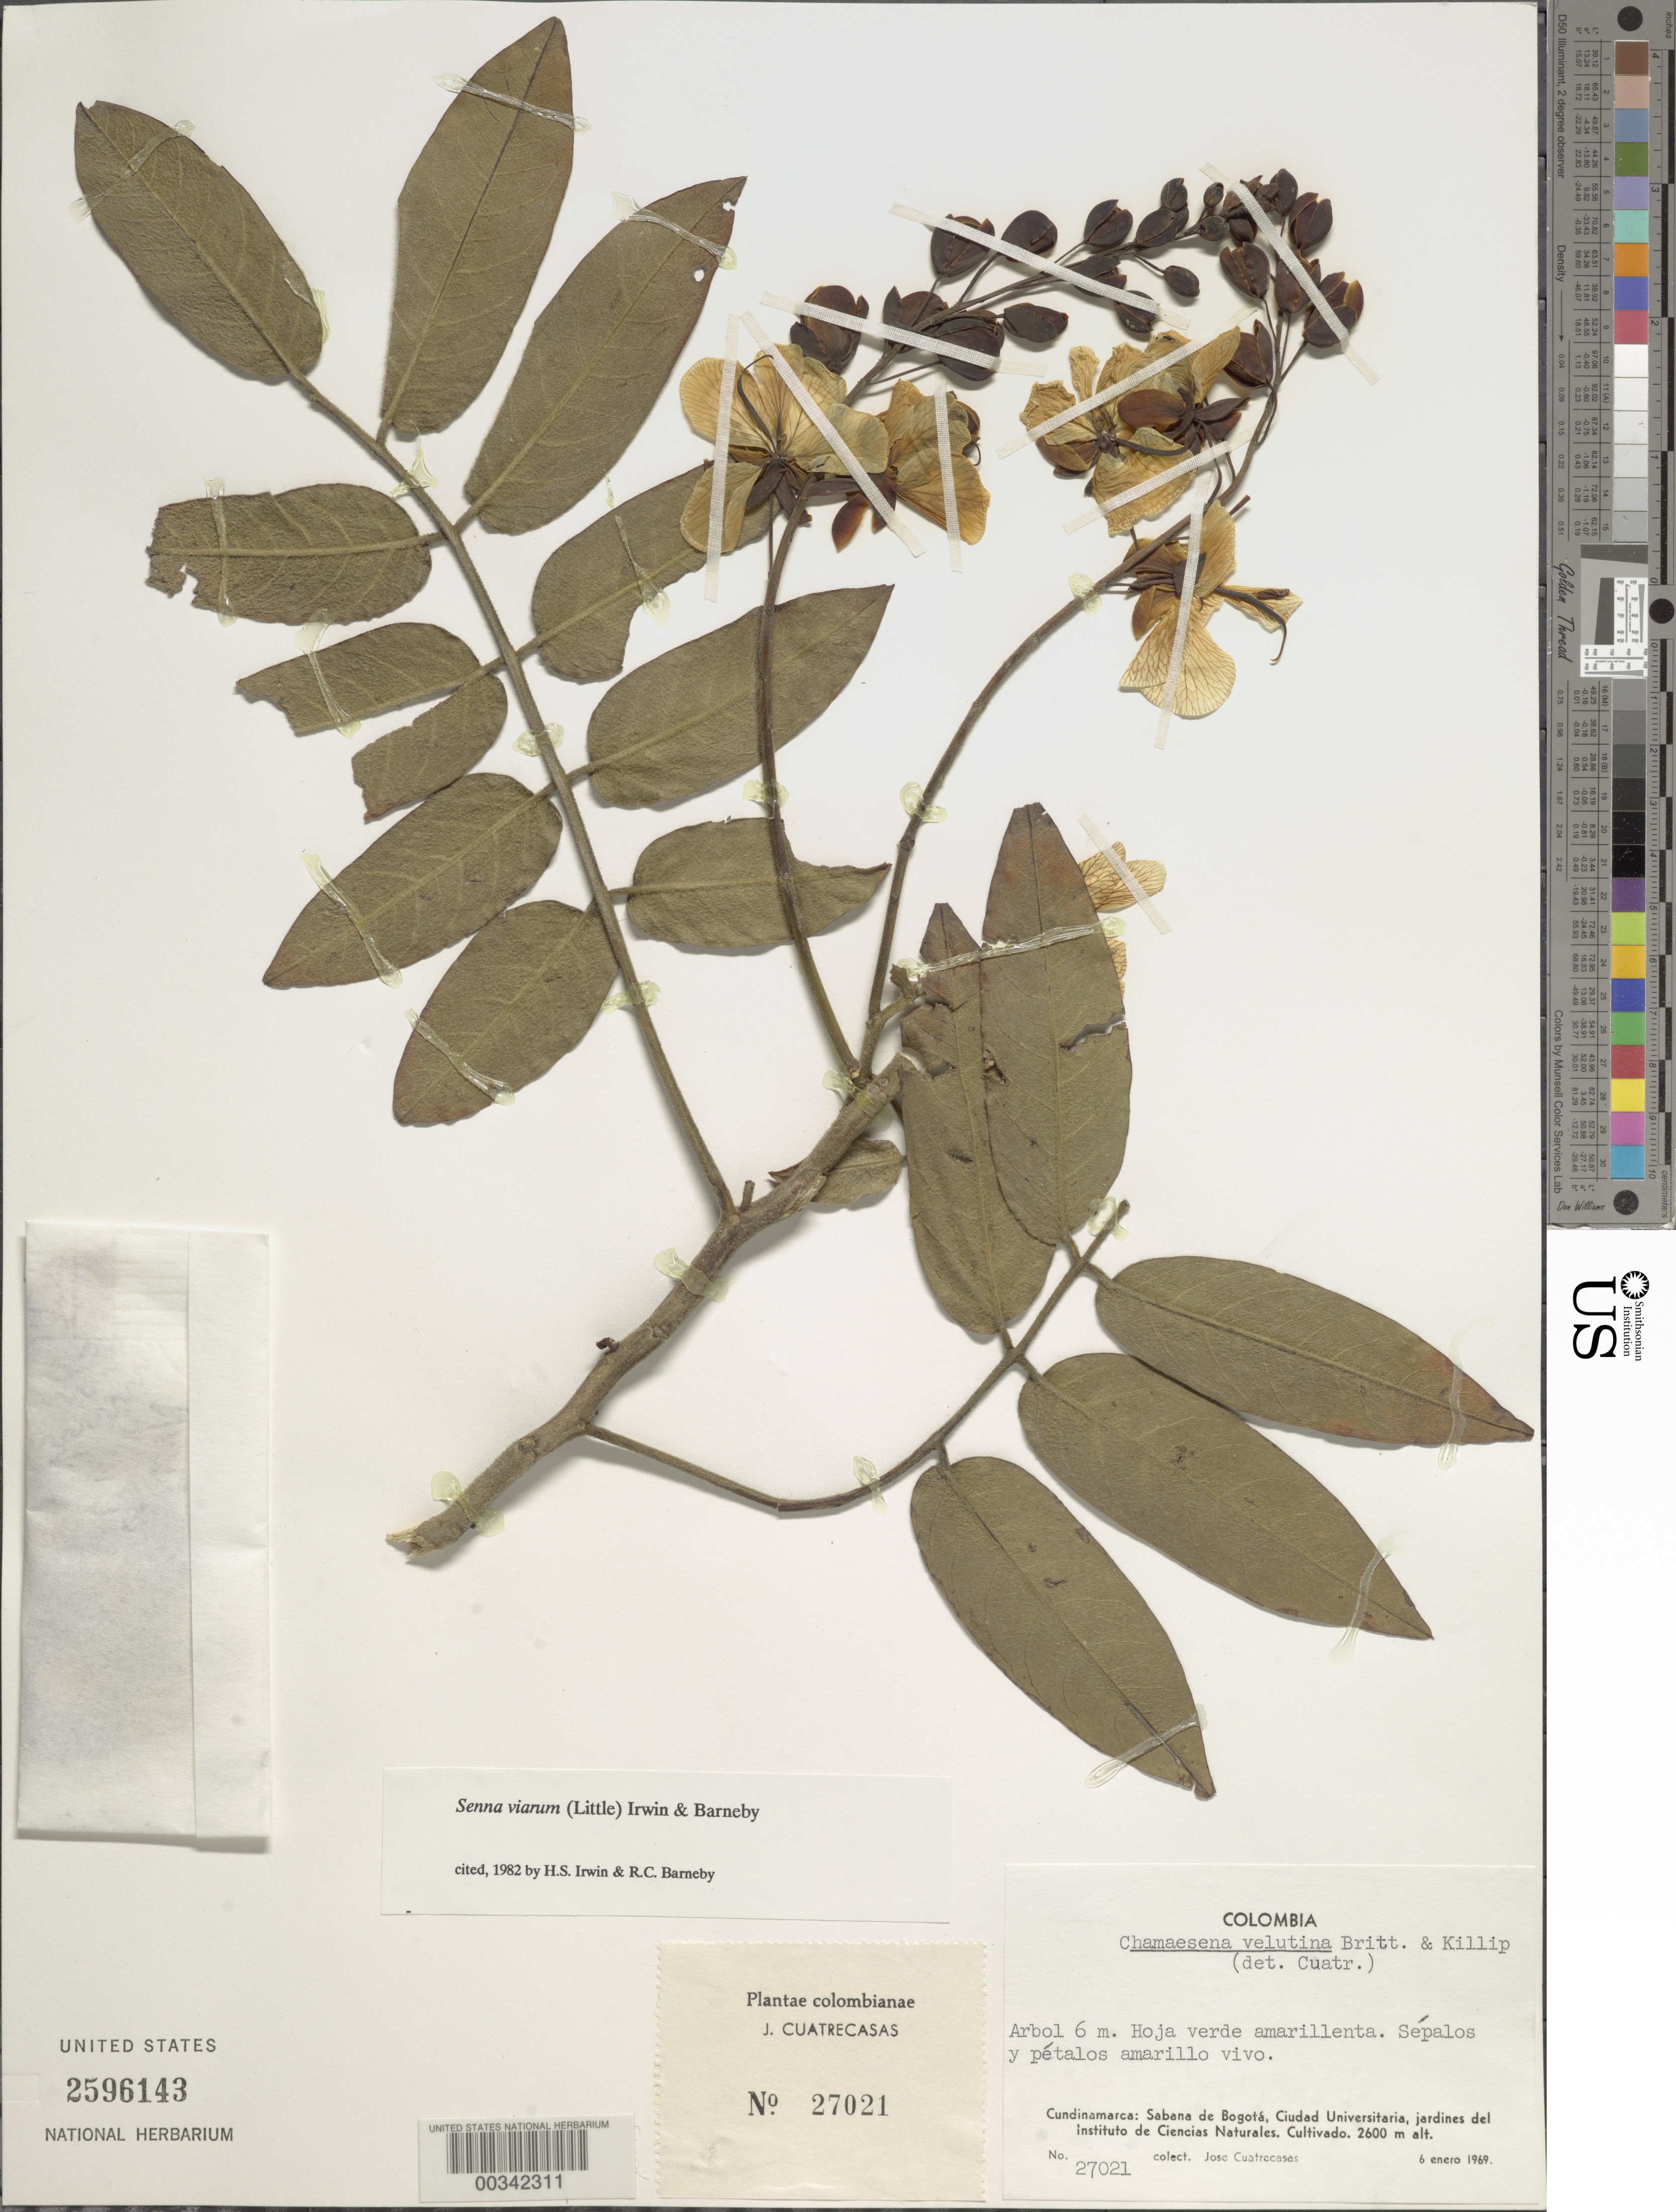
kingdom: Plantae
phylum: Tracheophyta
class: Magnoliopsida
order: Fabales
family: Fabaceae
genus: Senna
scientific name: Senna viarum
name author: (Little) H.S. Irwin & Barneby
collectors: J. Cuatrecasas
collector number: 27021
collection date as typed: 06 Jan 1969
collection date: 1969-01-06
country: Colombia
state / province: Cundinamarca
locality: Sabana de Bogota, Ciudad Universitaria, Jardines del Instituto de Ciencias Naturales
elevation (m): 2600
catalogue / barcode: US 2596143